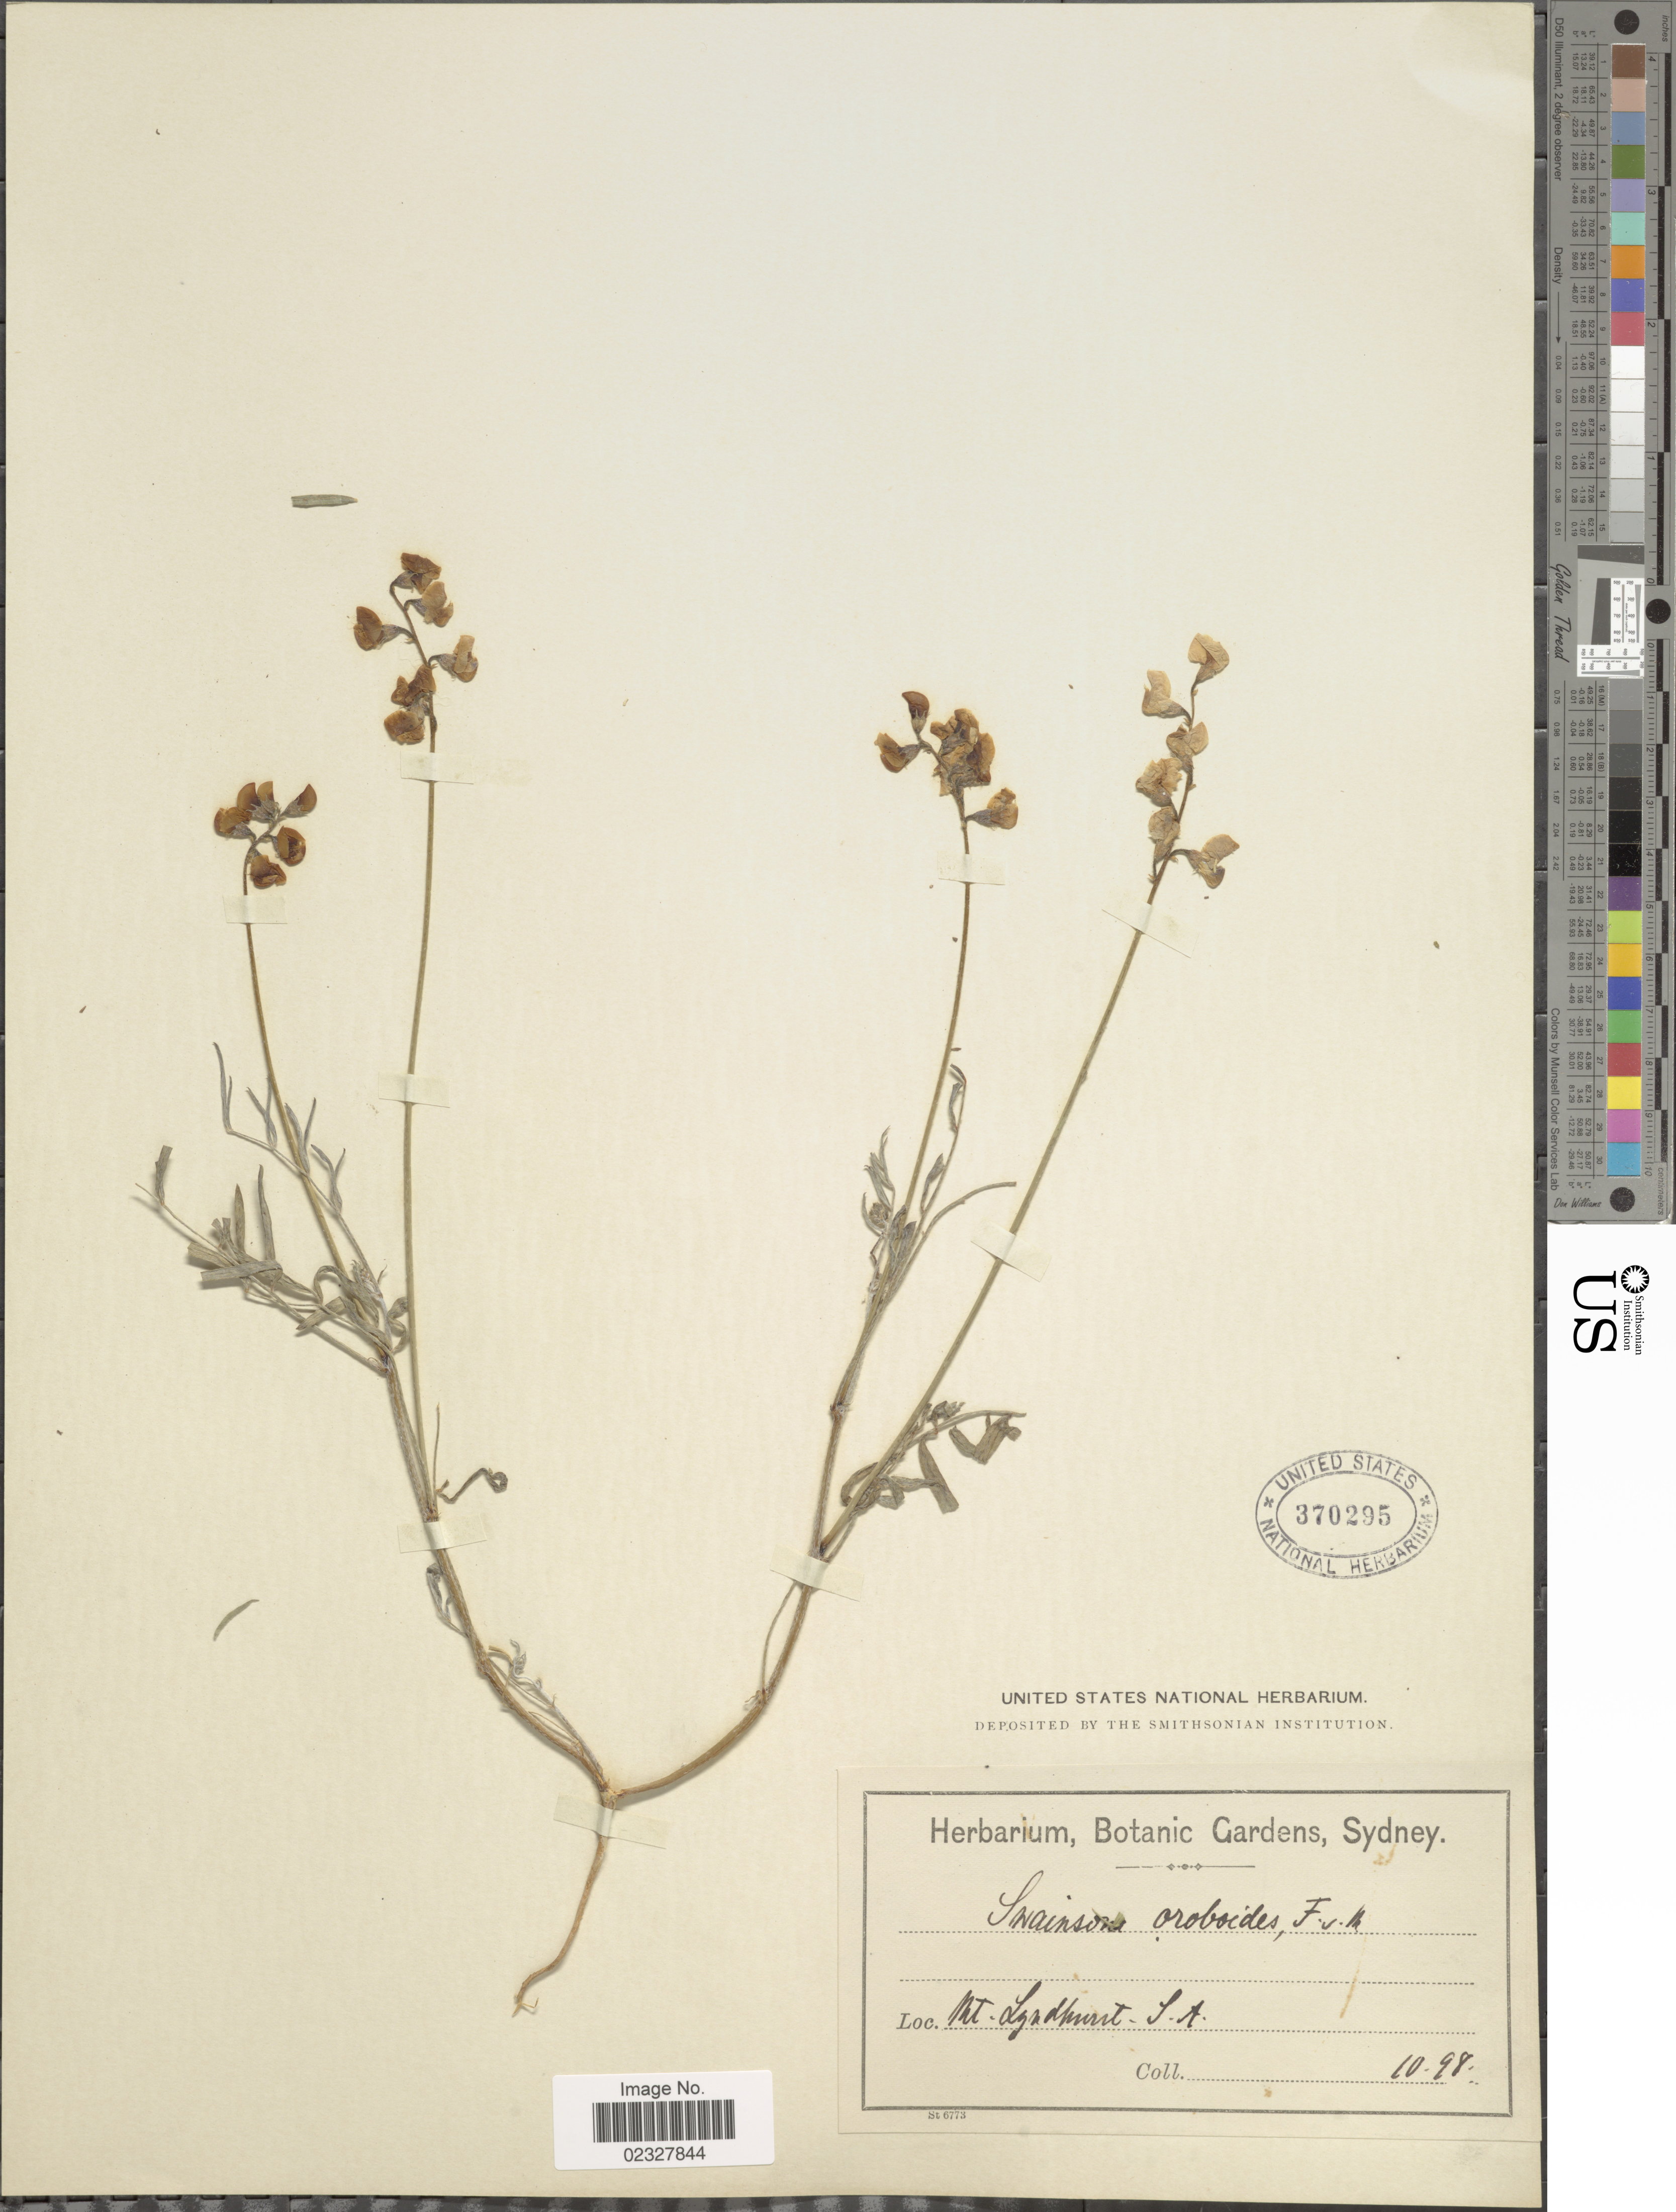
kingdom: Plantae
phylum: Tracheophyta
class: Magnoliopsida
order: Fabales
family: Fabaceae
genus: Swainsona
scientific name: Swainsona oroboides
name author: F. Muell. ex Benth.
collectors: Herbarium, Botanic Gardens, Sydney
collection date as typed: Transcribed d/m/y: /10/98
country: Australia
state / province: South Australia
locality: Mt. Lyndhurst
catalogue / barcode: US 3702958